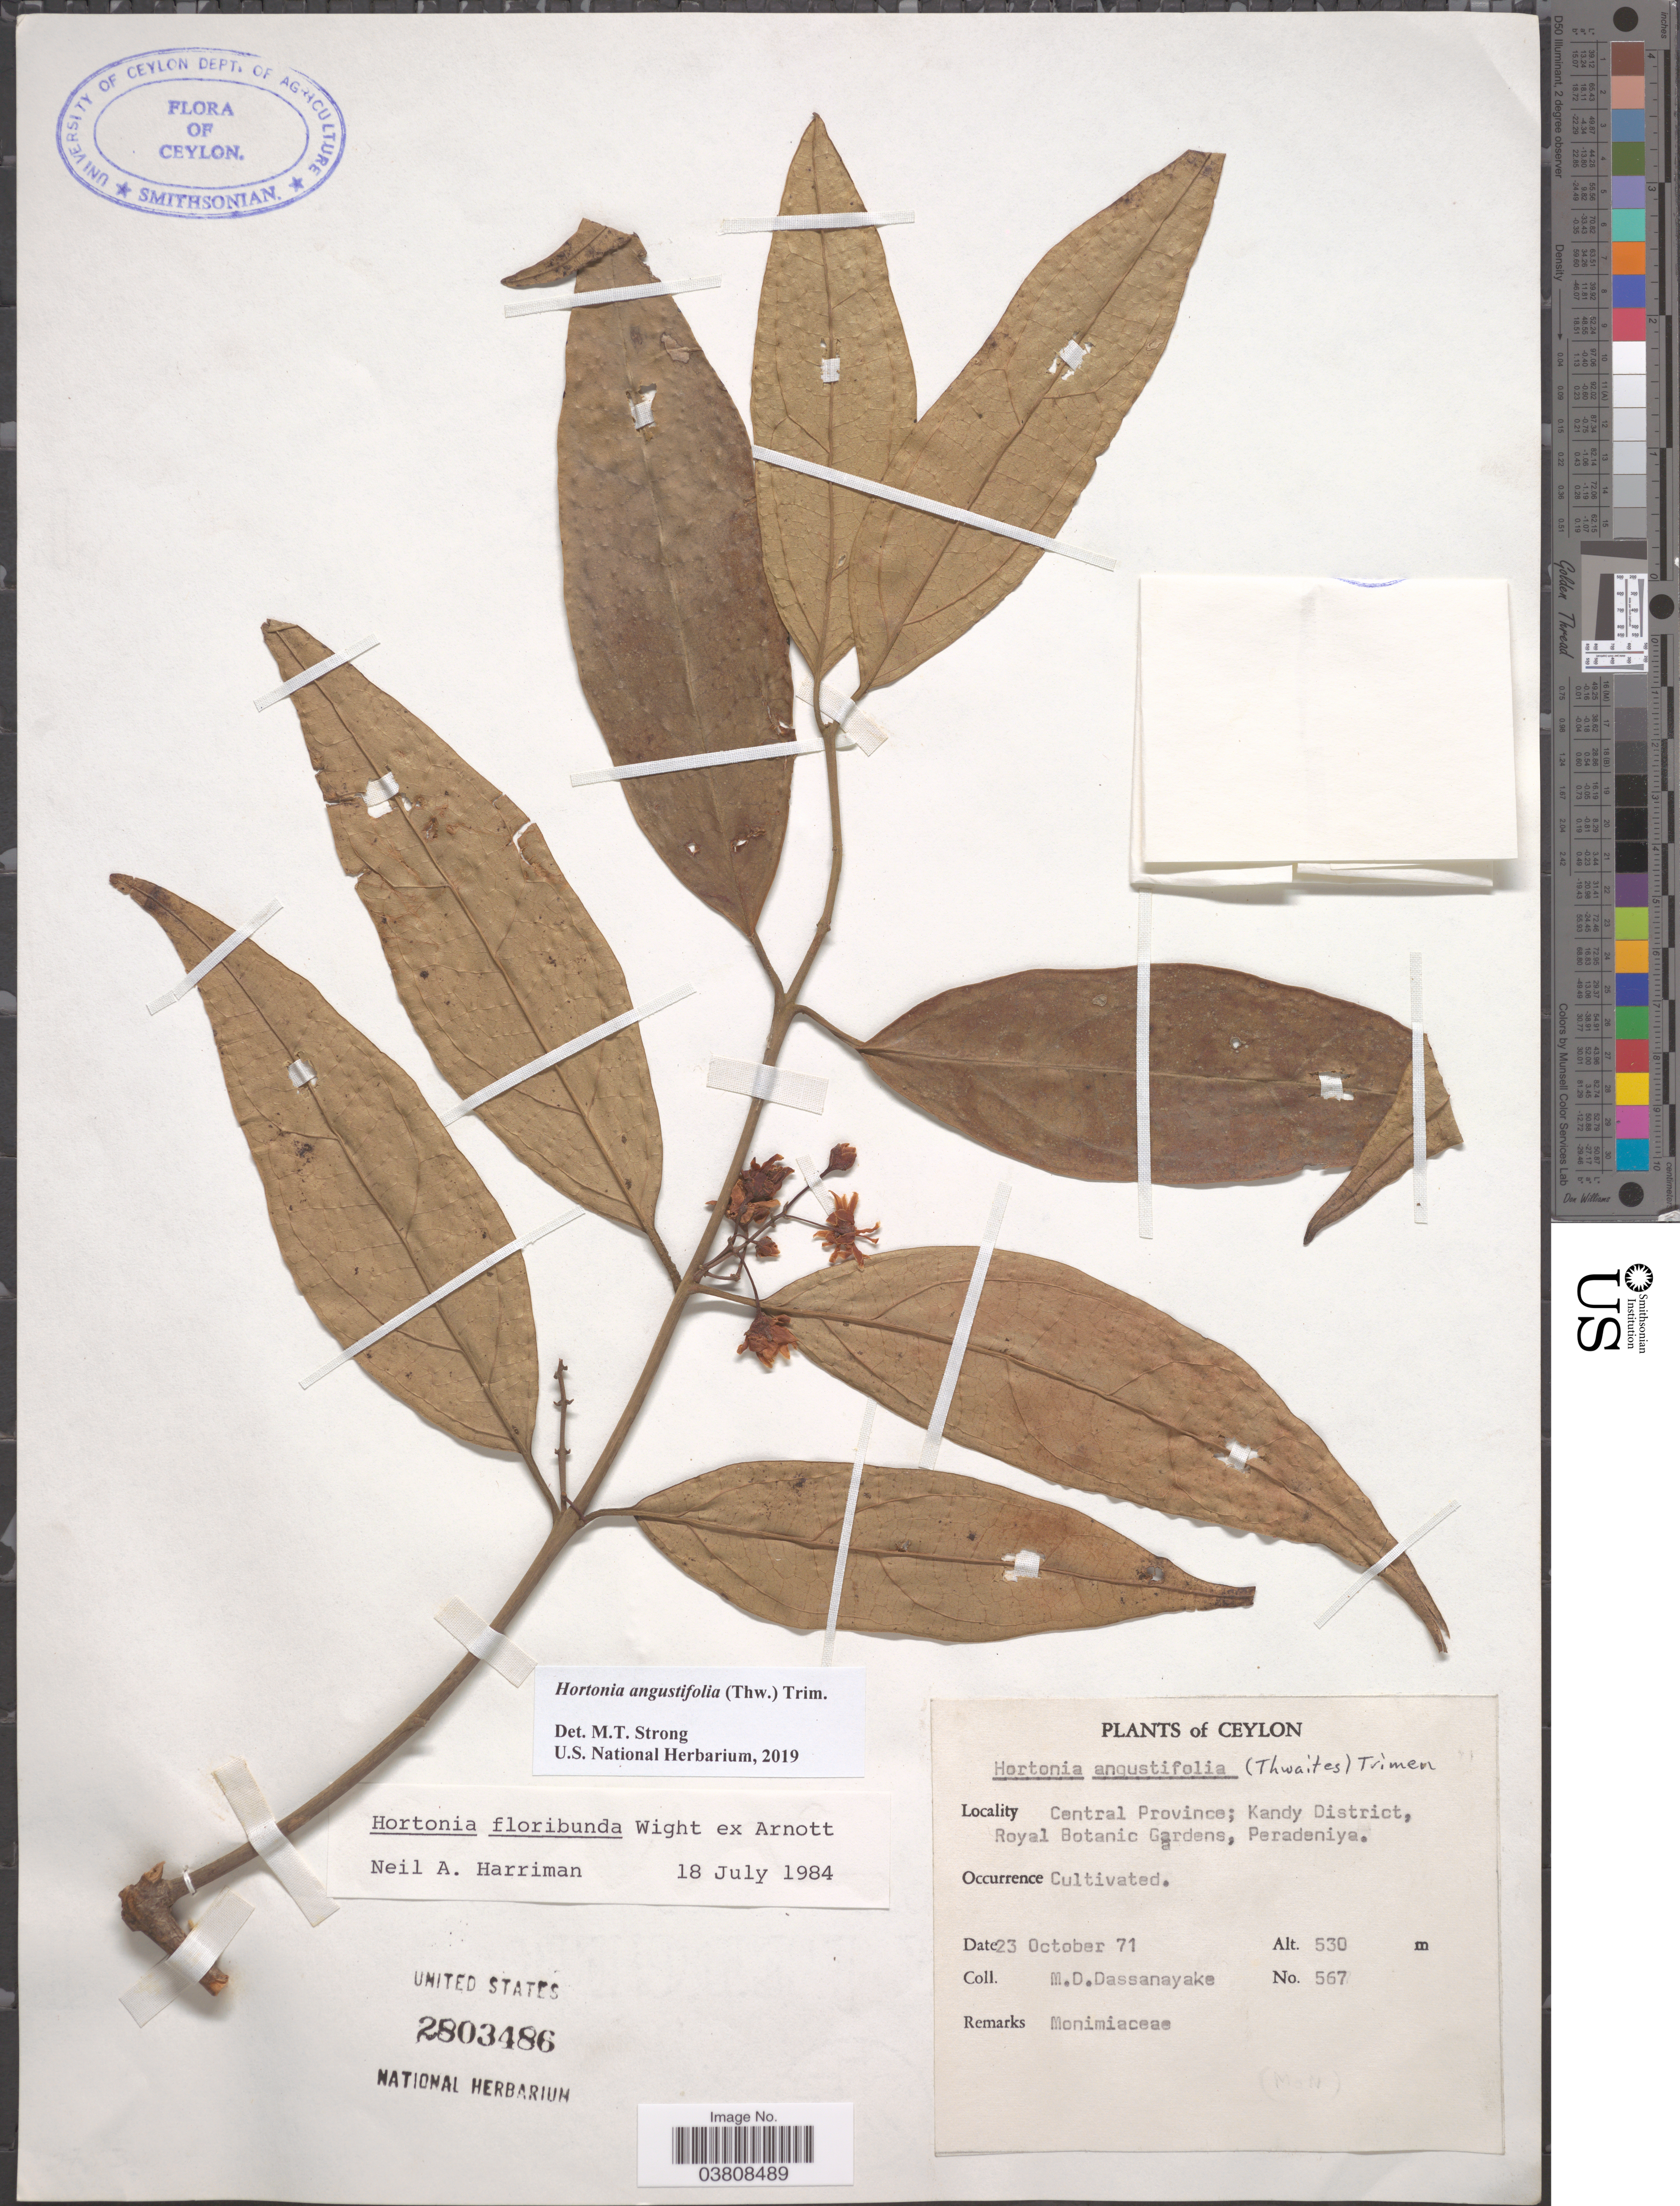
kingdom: Plantae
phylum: Tracheophyta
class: Magnoliopsida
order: Laurales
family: Monimiaceae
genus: Hortonia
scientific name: Hortonia angustifolia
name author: Trimen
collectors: M. D. Dassanayake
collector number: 567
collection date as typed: Transcribed d/m/y: 23/10/71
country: Sri Lanka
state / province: Central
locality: Ceylon. Kandy District, Royal Botanic Gardens, Peradeniya.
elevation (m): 530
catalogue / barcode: US 2803486